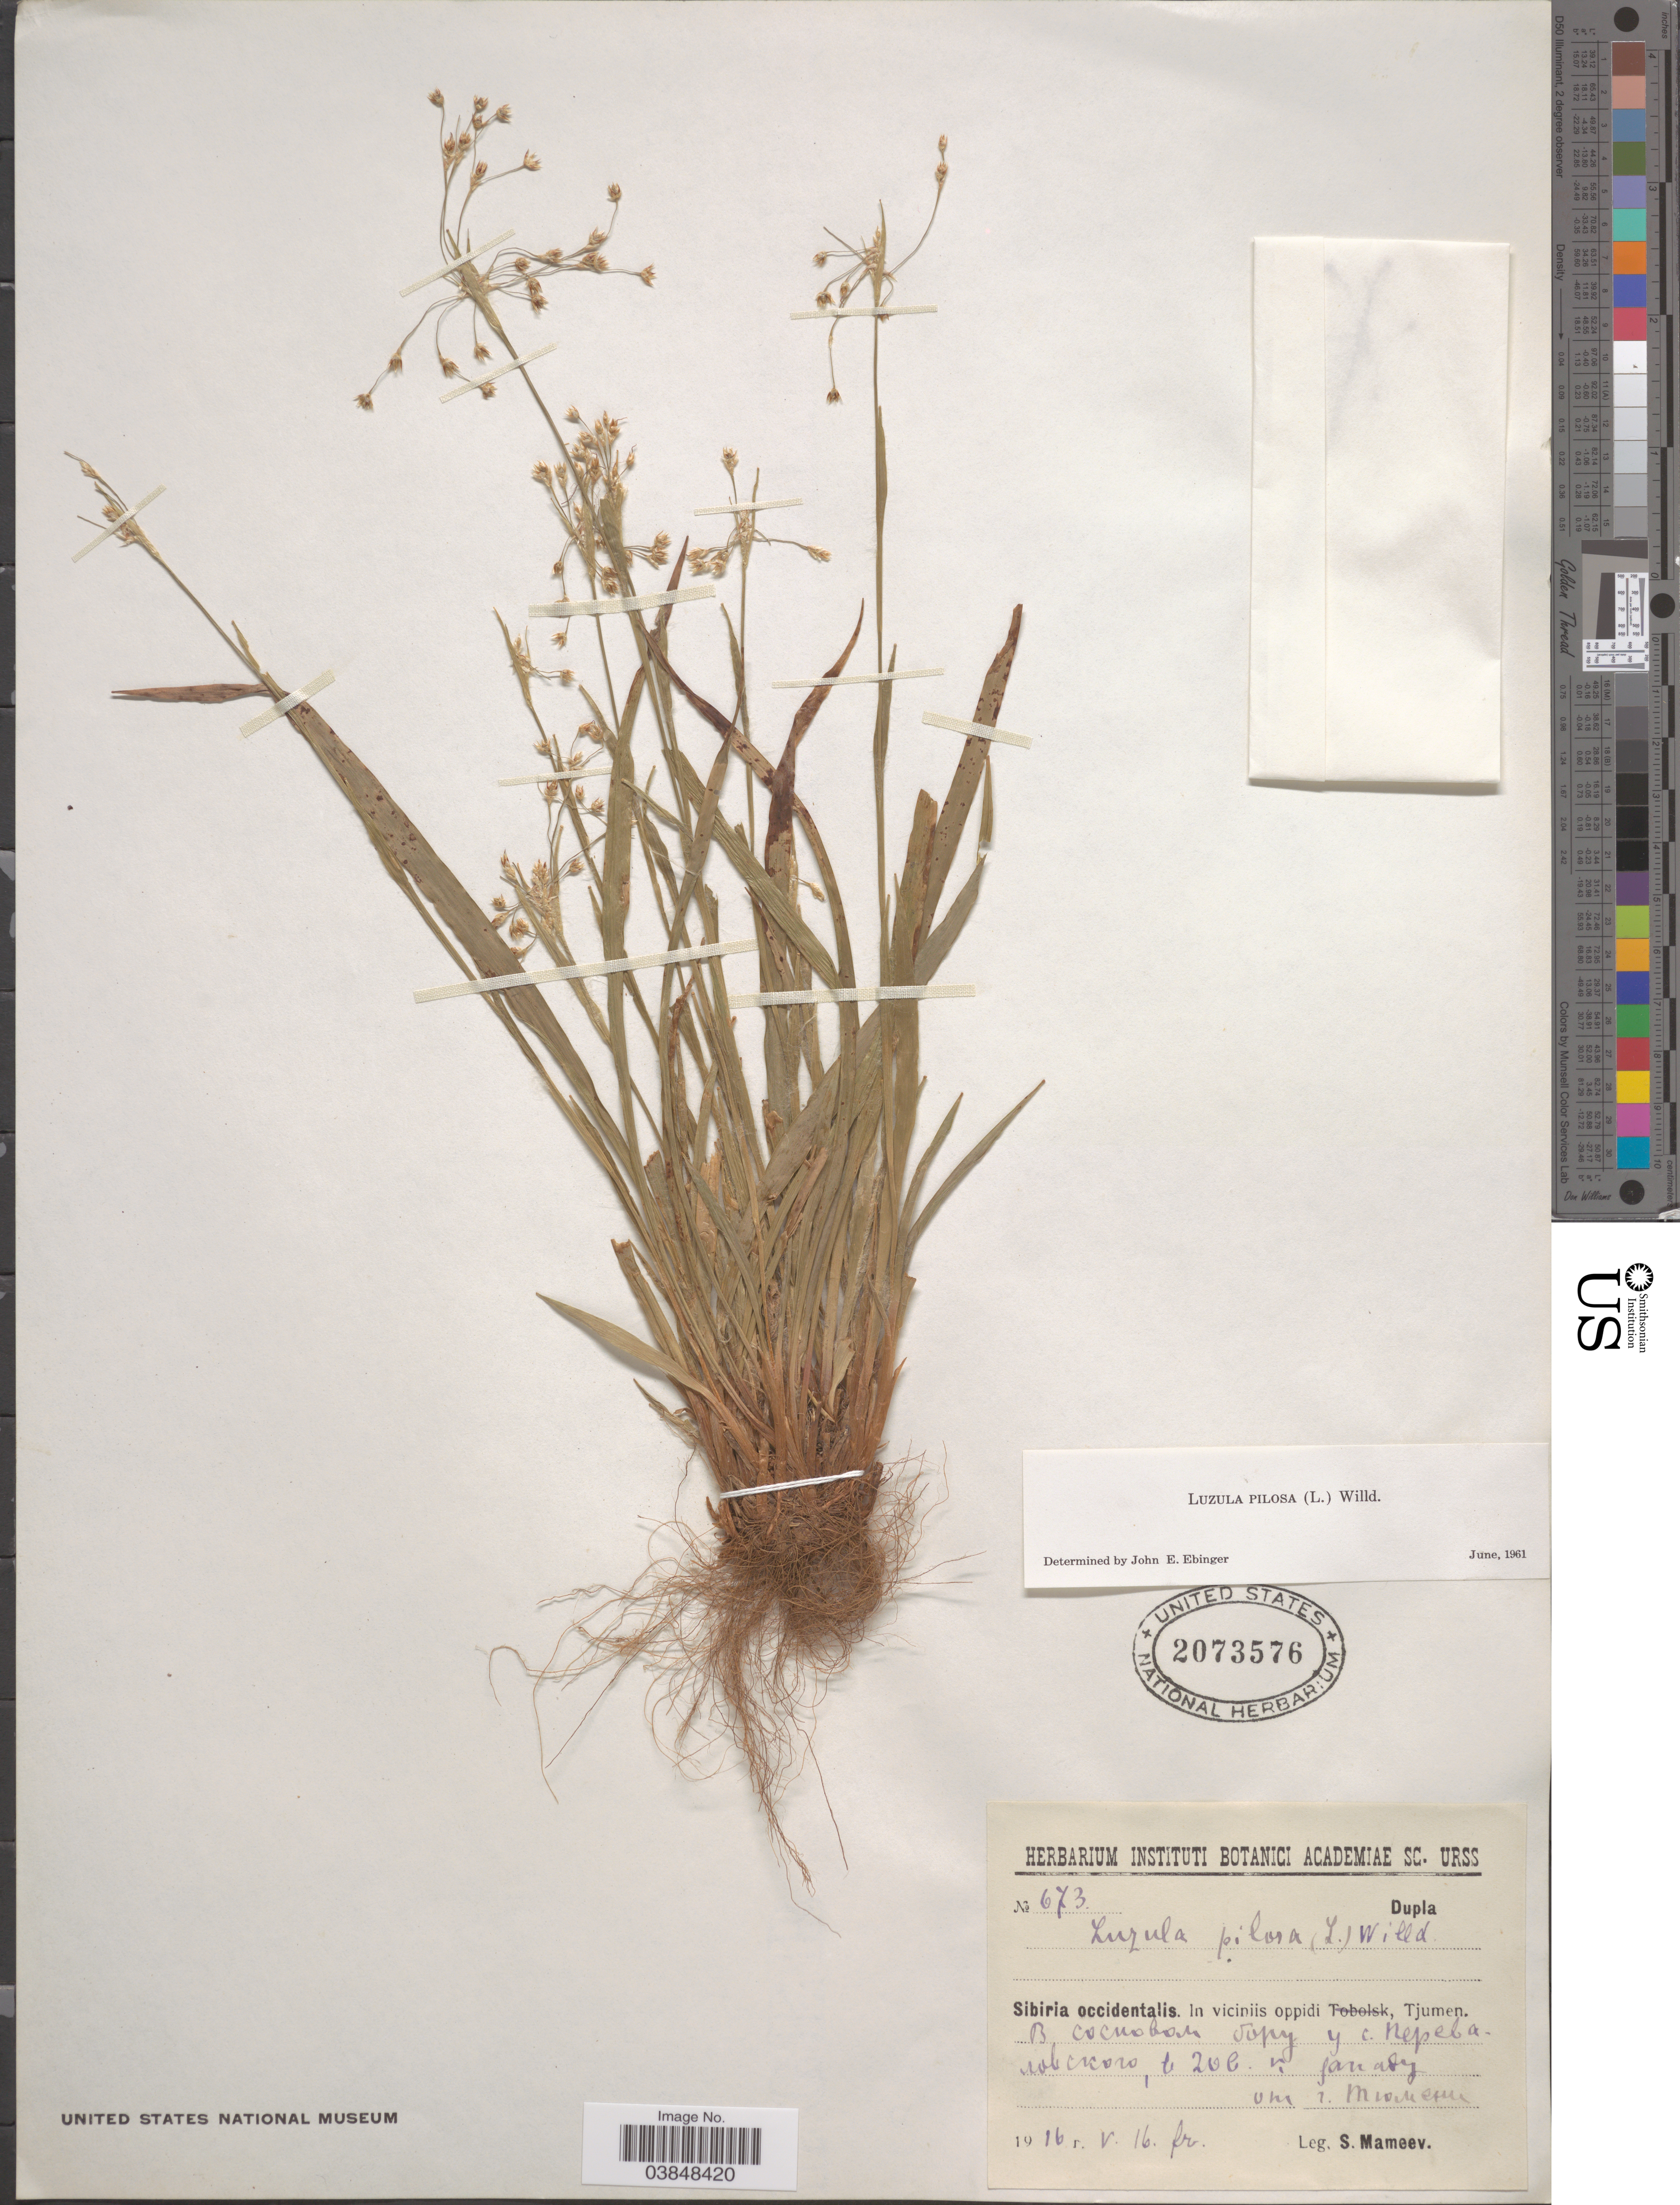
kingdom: Plantae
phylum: Tracheophyta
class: Liliopsida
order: Poales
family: Juncaceae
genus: Luzula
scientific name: Luzula pilosa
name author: (L.) Willd.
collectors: S. Mameev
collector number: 673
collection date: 1916-05-16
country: Russian Federation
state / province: Tyumen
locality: Sibiria occidentalis. In viciniis oppidi, Tjumen. X.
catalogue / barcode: US 2073576